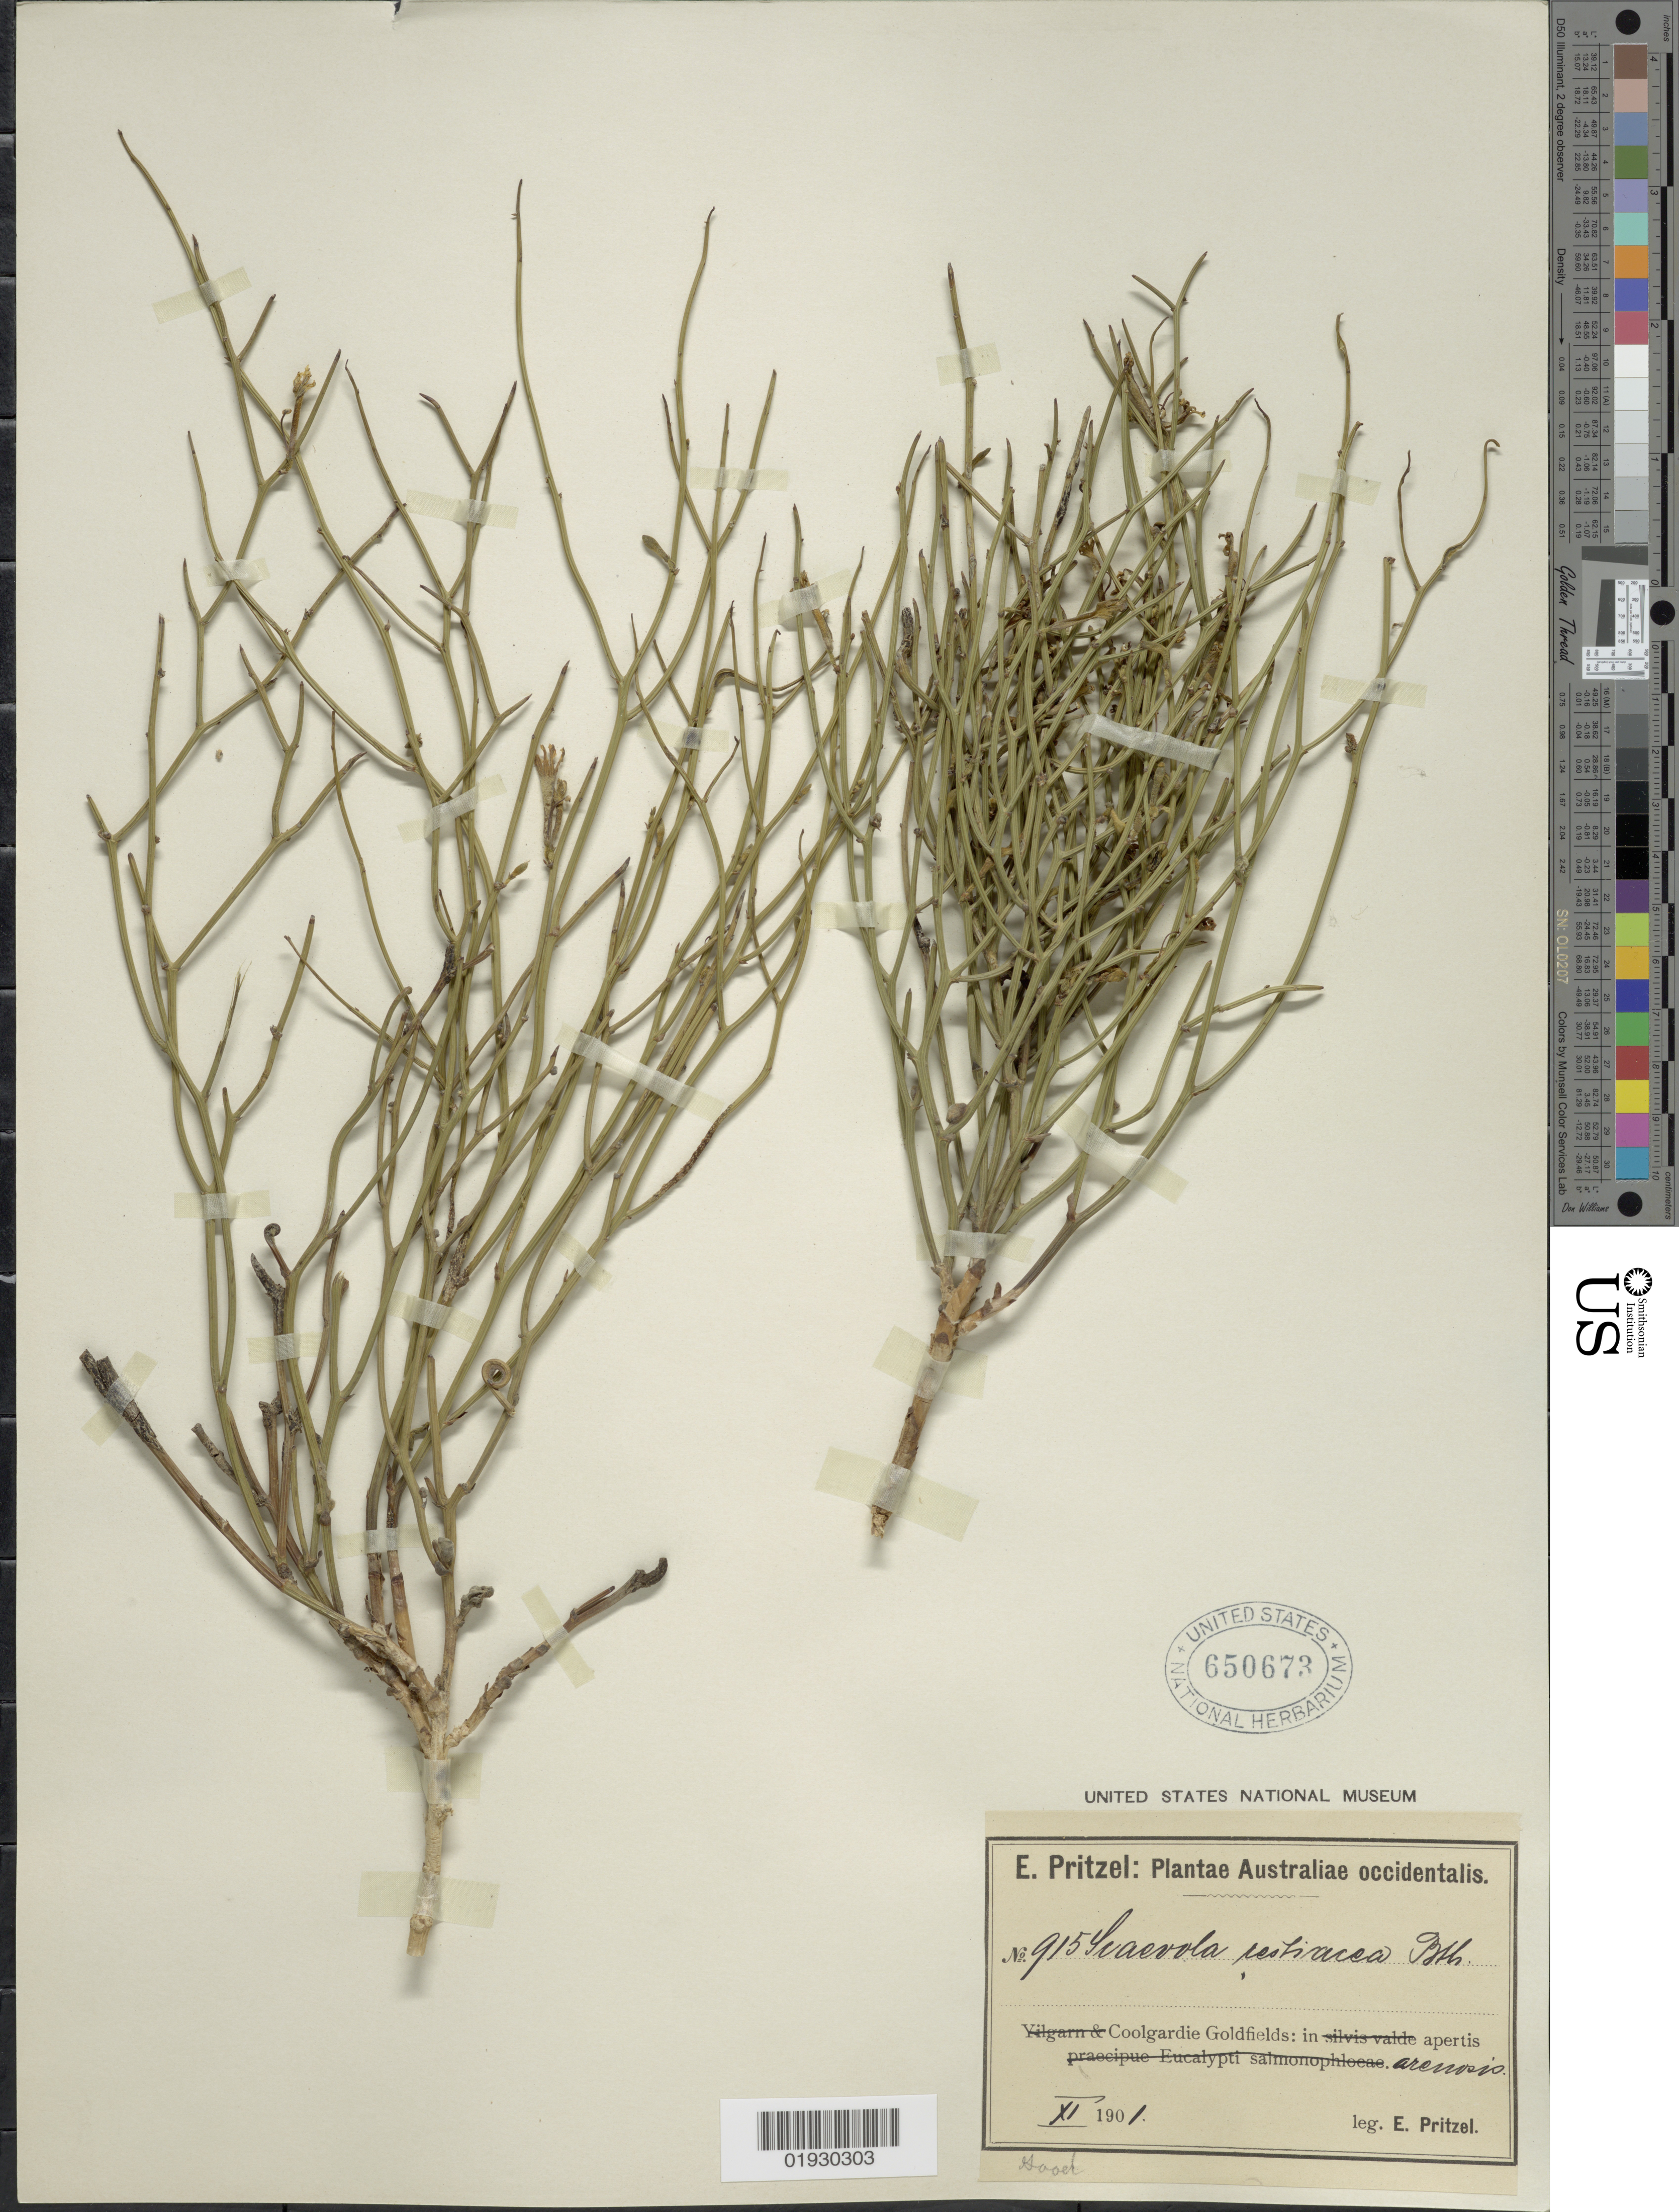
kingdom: Plantae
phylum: Tracheophyta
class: Magnoliopsida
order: Asterales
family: Goodeniaceae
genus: Scaevola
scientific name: Scaevola restiacea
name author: Benth.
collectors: E. G. Pritzel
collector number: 915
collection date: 1901-11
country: Australia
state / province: Western Australia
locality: Coolgardie Goldfields: in apertis arenosis.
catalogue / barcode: US 650673